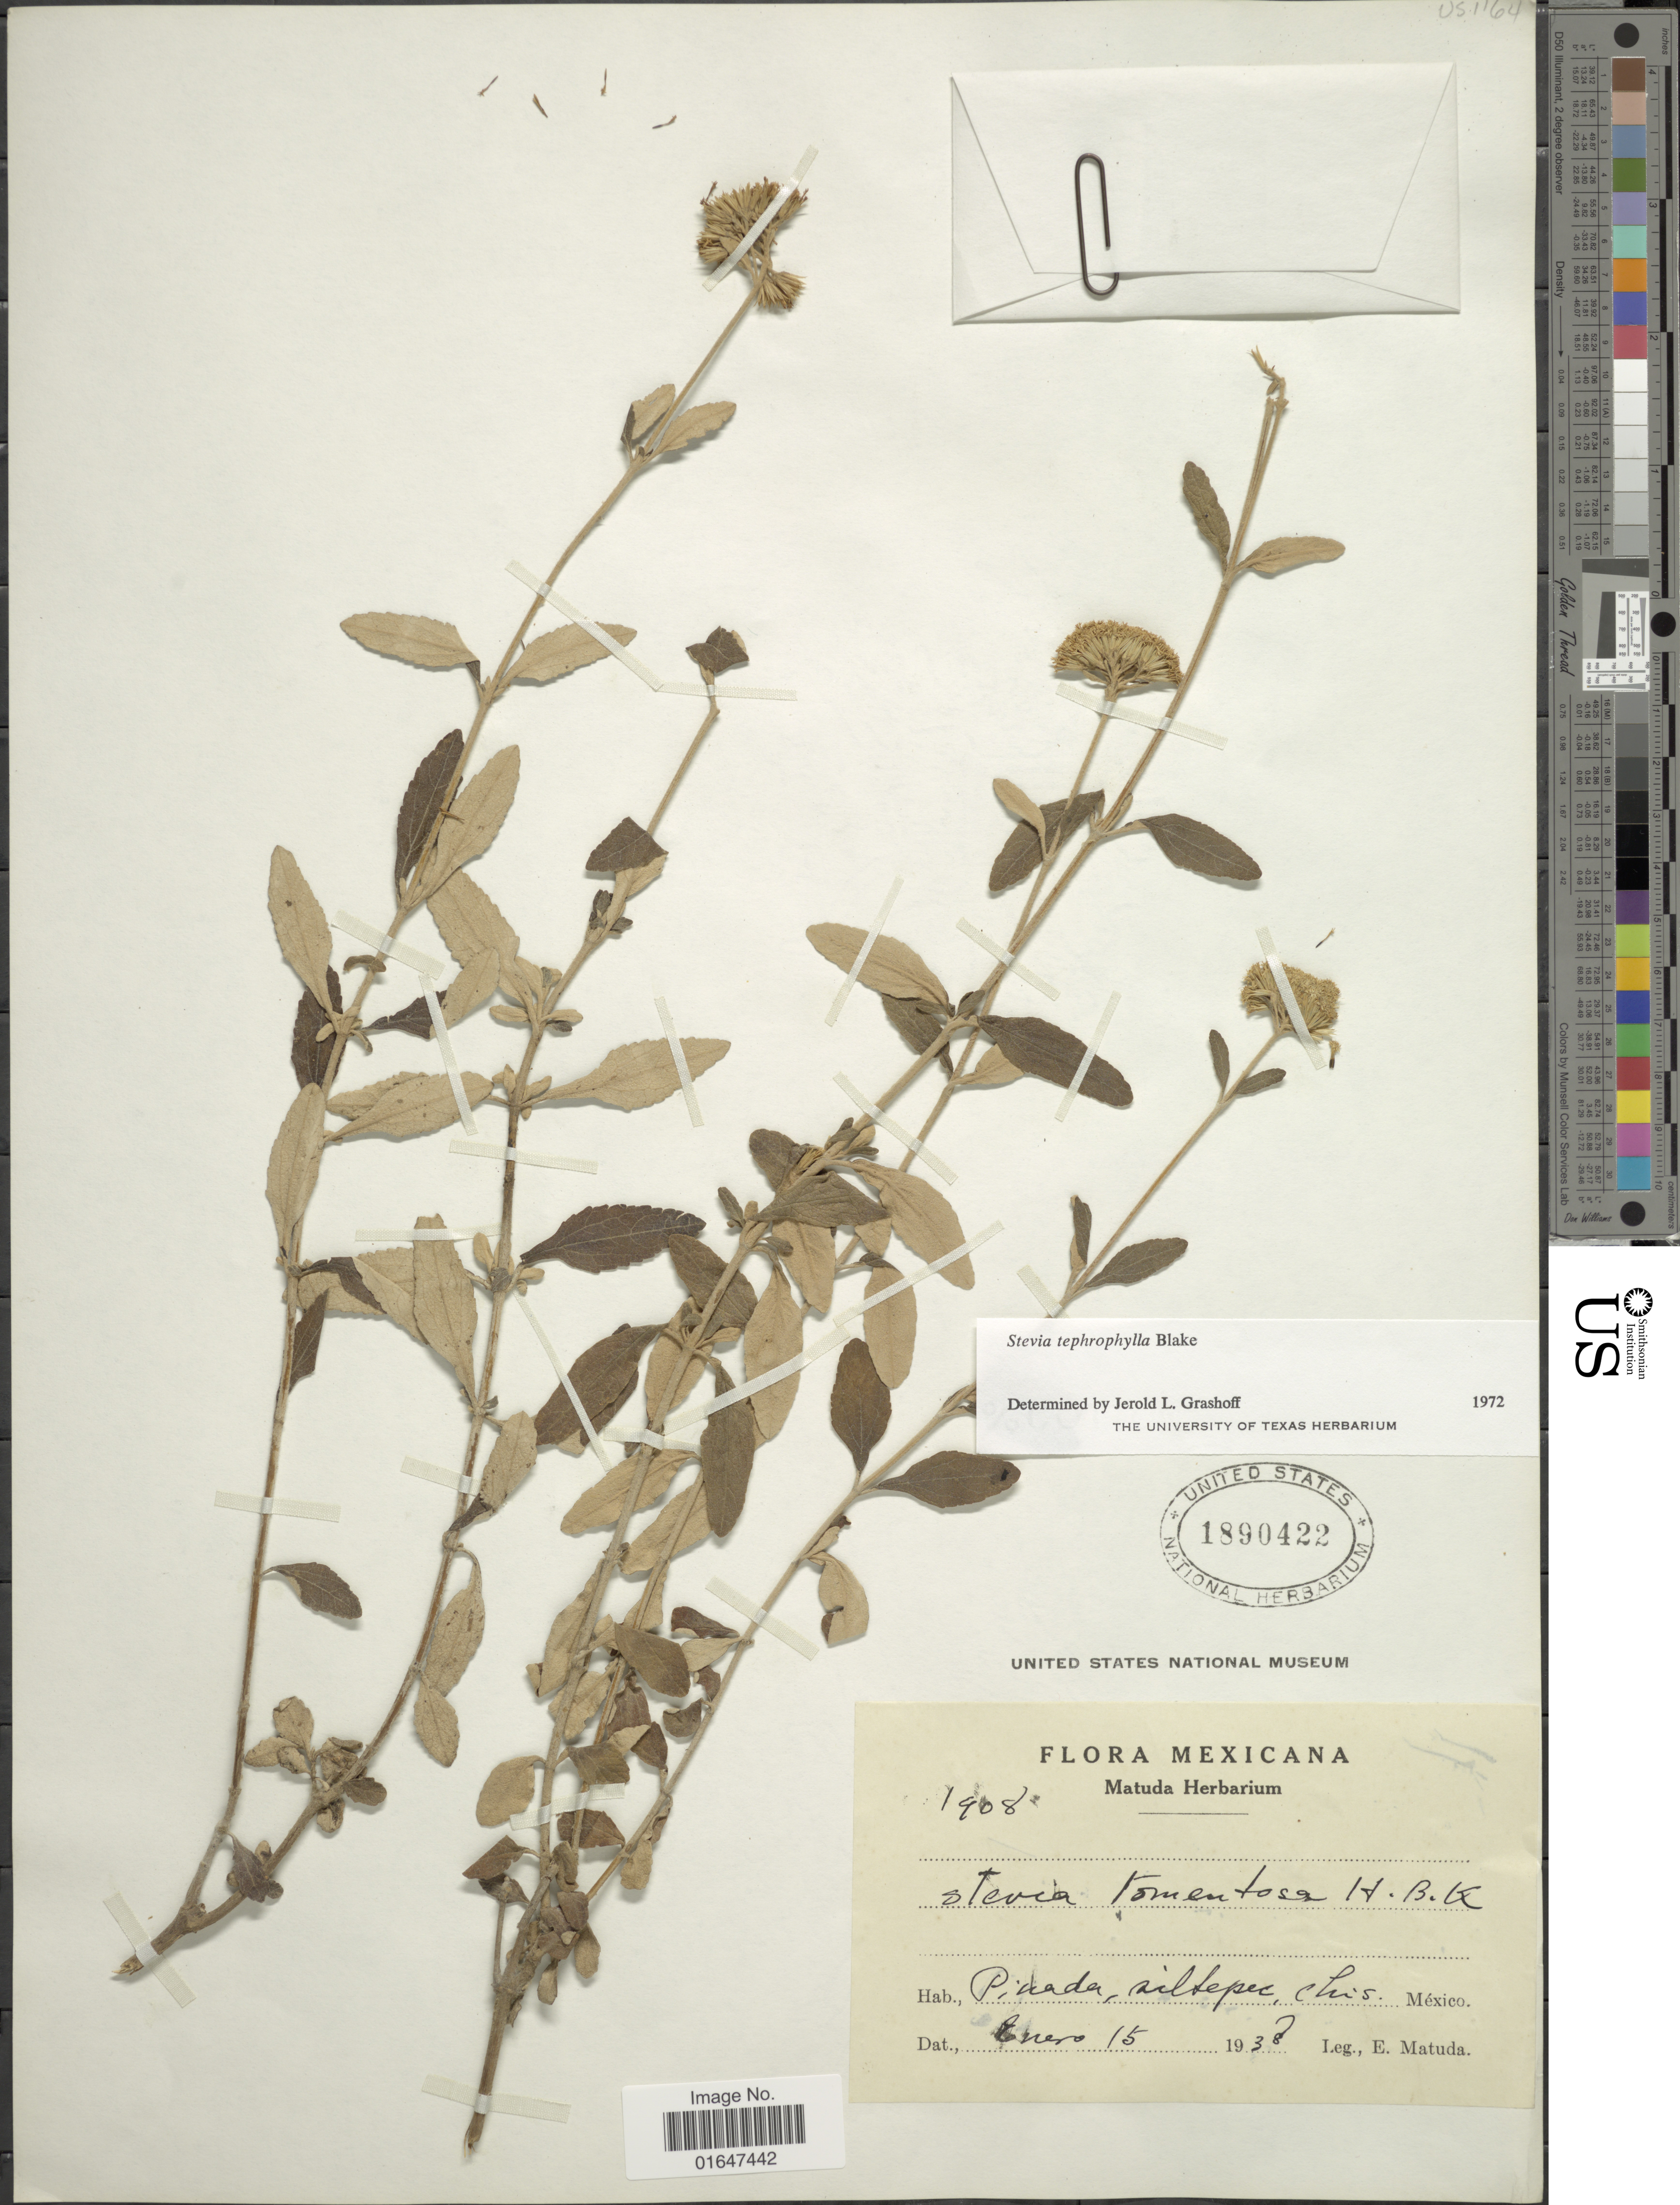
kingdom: Plantae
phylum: Tracheophyta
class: Magnoliopsida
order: Asterales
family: Asteraceae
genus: Stevia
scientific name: Stevia tephrophylla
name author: S.F. Blake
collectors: E. Matuda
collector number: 1908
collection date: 1937-01-15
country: Mexico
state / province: Chiapas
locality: Pinada, Siltepec, Chis.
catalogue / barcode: US 1890422